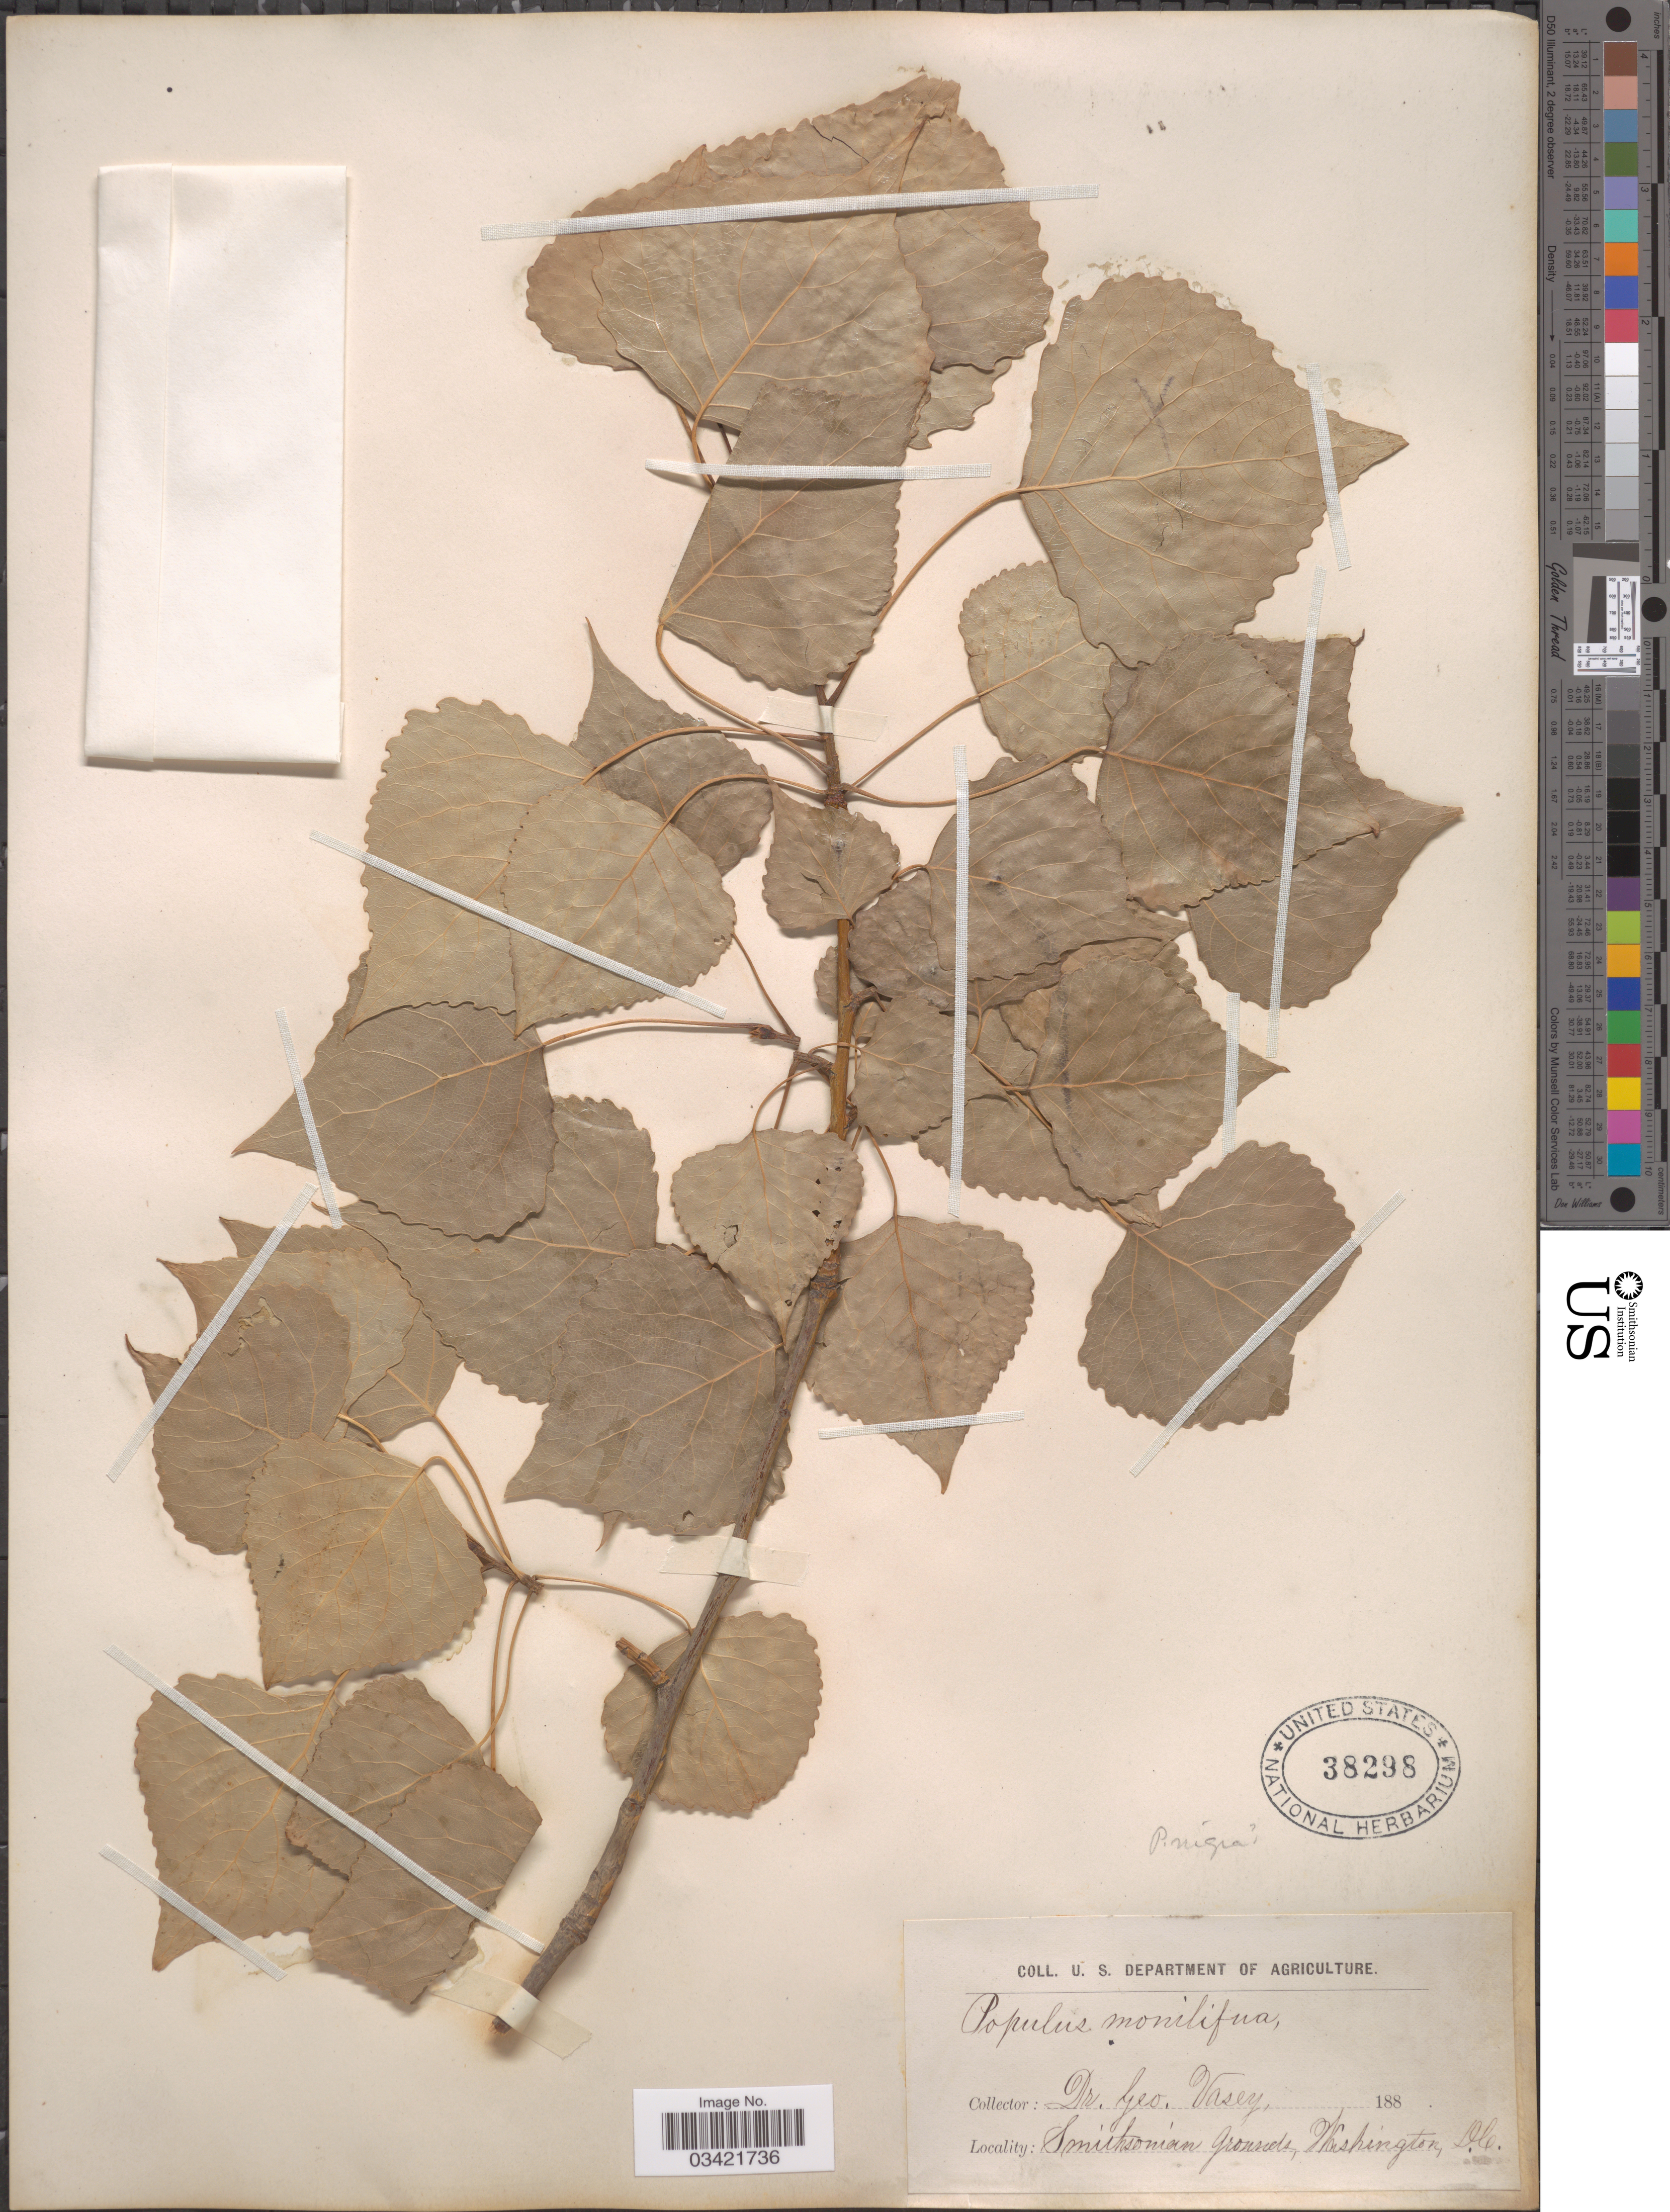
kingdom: Plantae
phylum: Tracheophyta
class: Magnoliopsida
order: Malpighiales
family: Salicaceae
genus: Populus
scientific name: Populus canadensis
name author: Moench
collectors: G. Vasey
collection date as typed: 188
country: United States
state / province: District of Columbia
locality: Smithsonian grounds, Washington D.C.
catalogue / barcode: US 38298